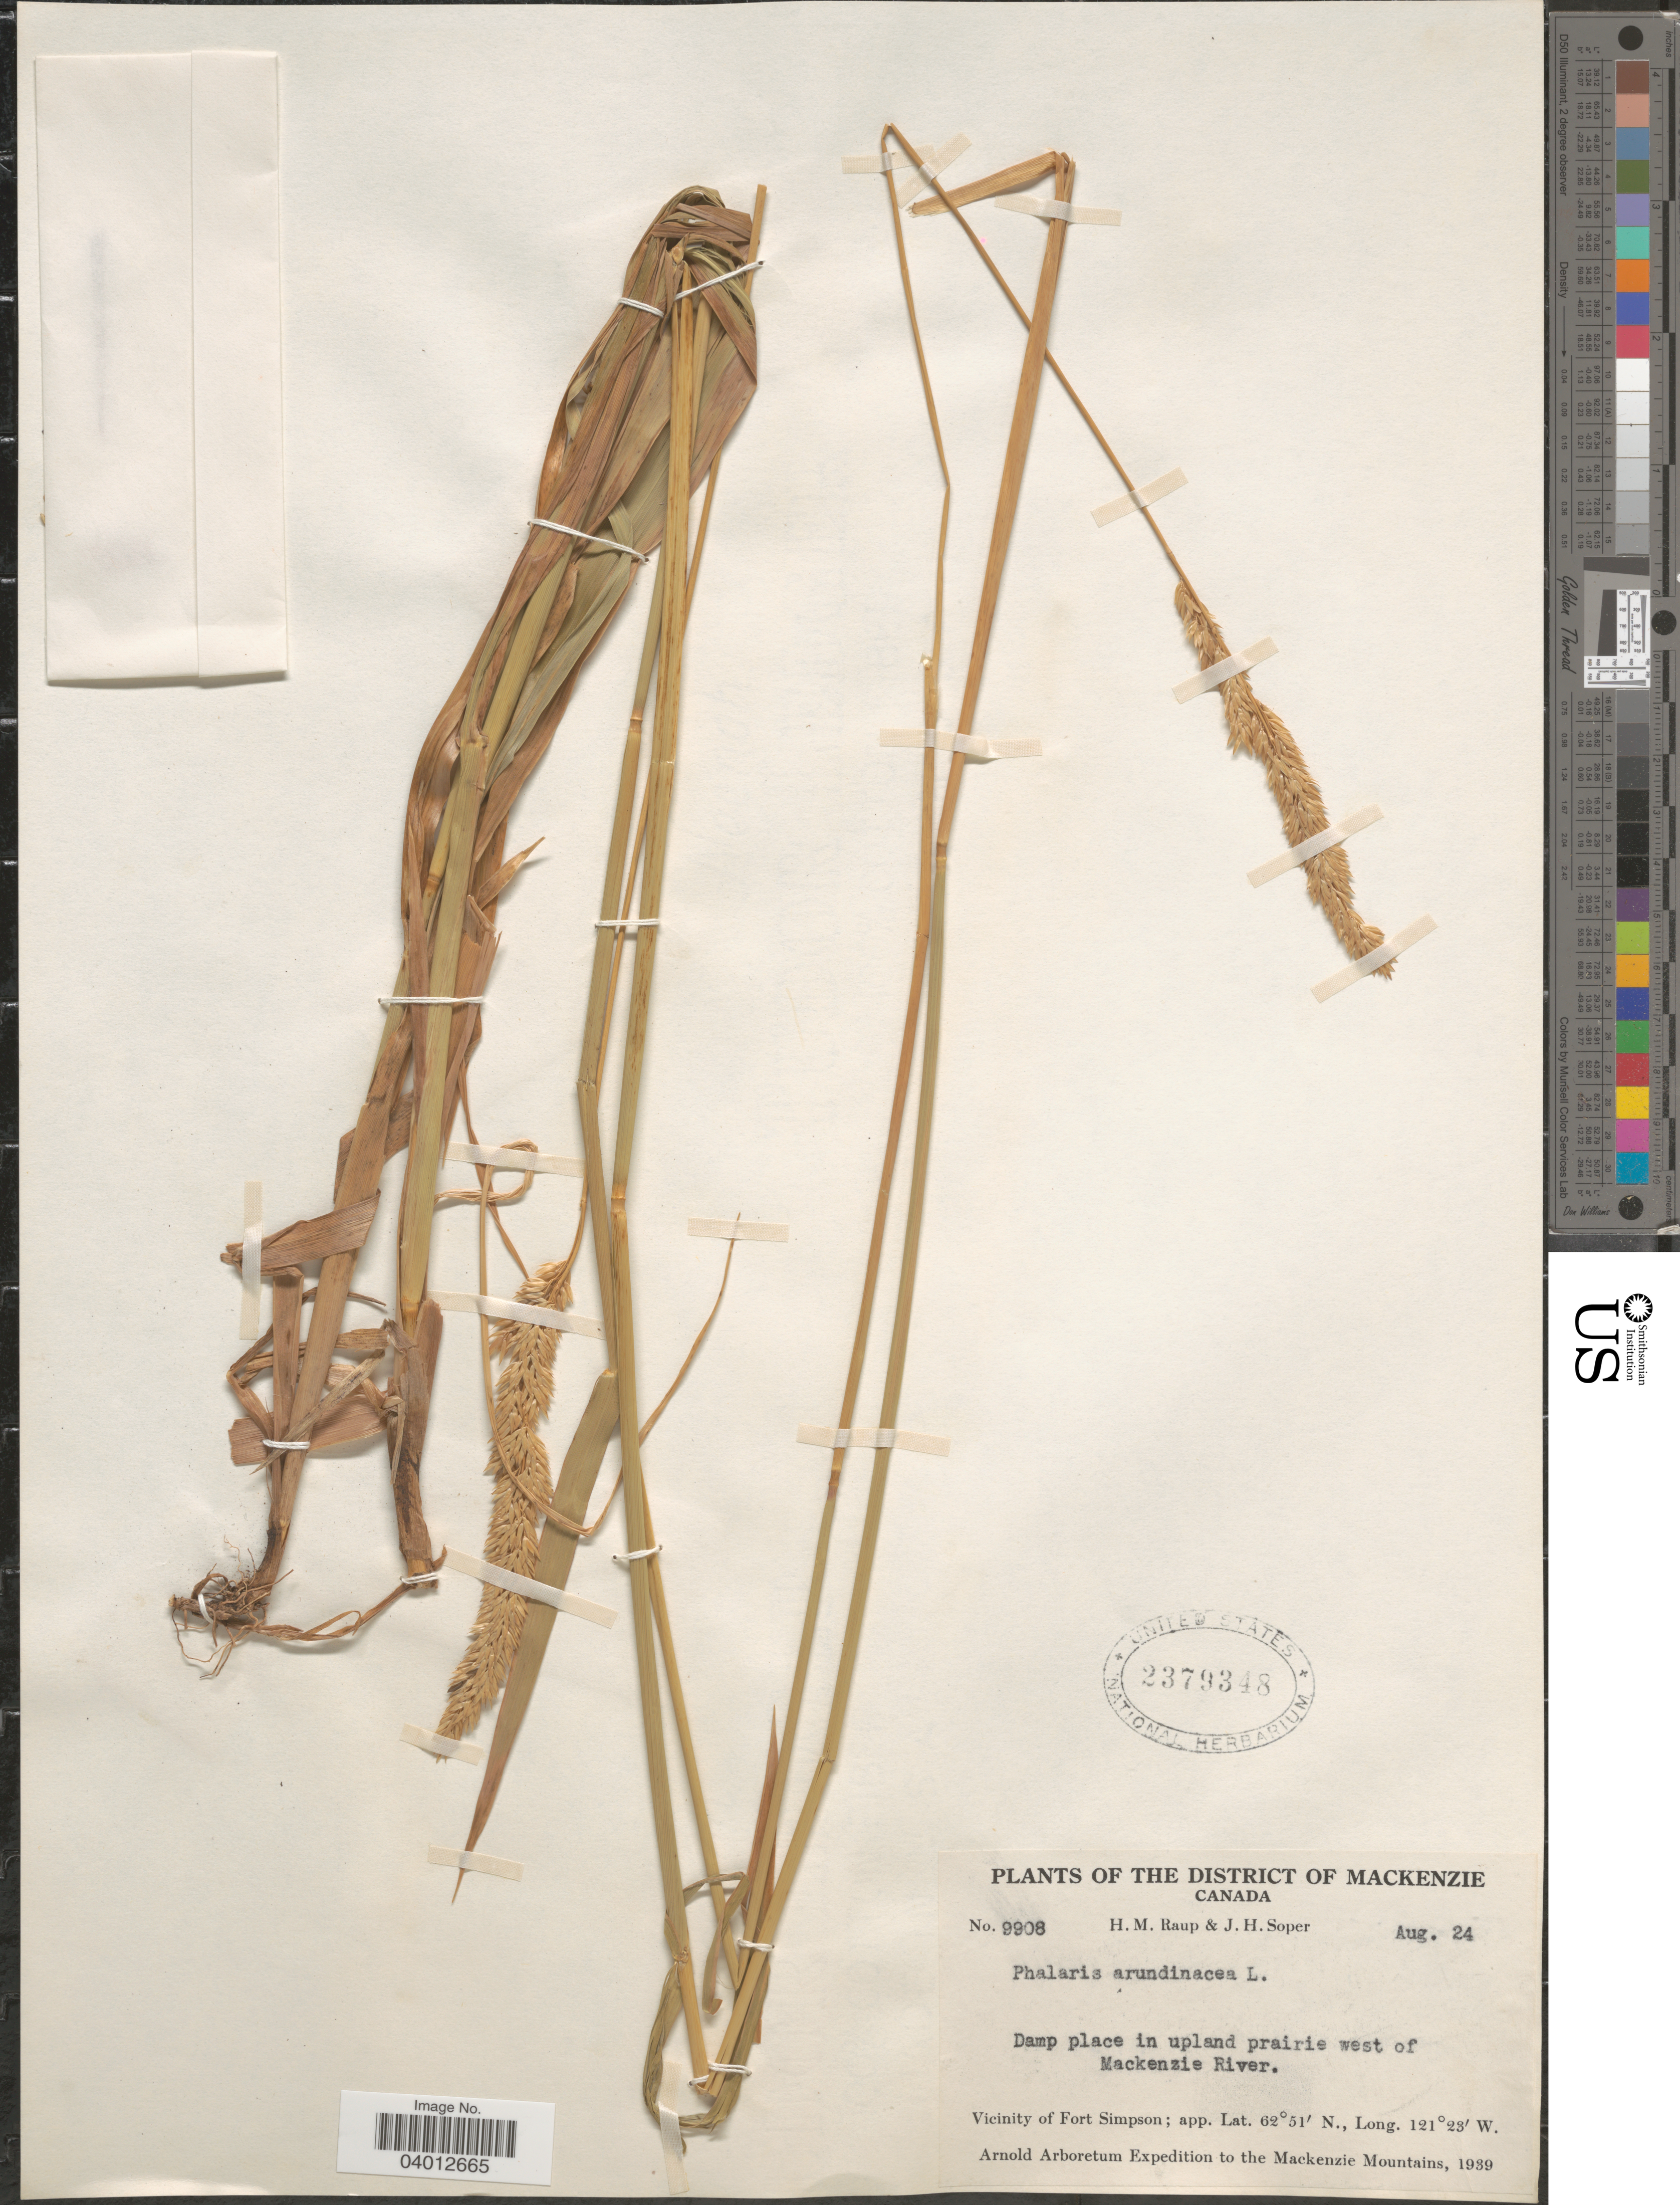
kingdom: Plantae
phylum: Tracheophyta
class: Liliopsida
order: Poales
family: Poaceae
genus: Phalaris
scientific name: Phalaris arundinacea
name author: L.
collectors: H. Raup & J. H. Soper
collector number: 9908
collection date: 1939-08-24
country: Canada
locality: The District of Mackenzie. West of Mackenzie River. Vicinity of Fort Simpson. The Mackenzie Mountains.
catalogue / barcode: US 2379348